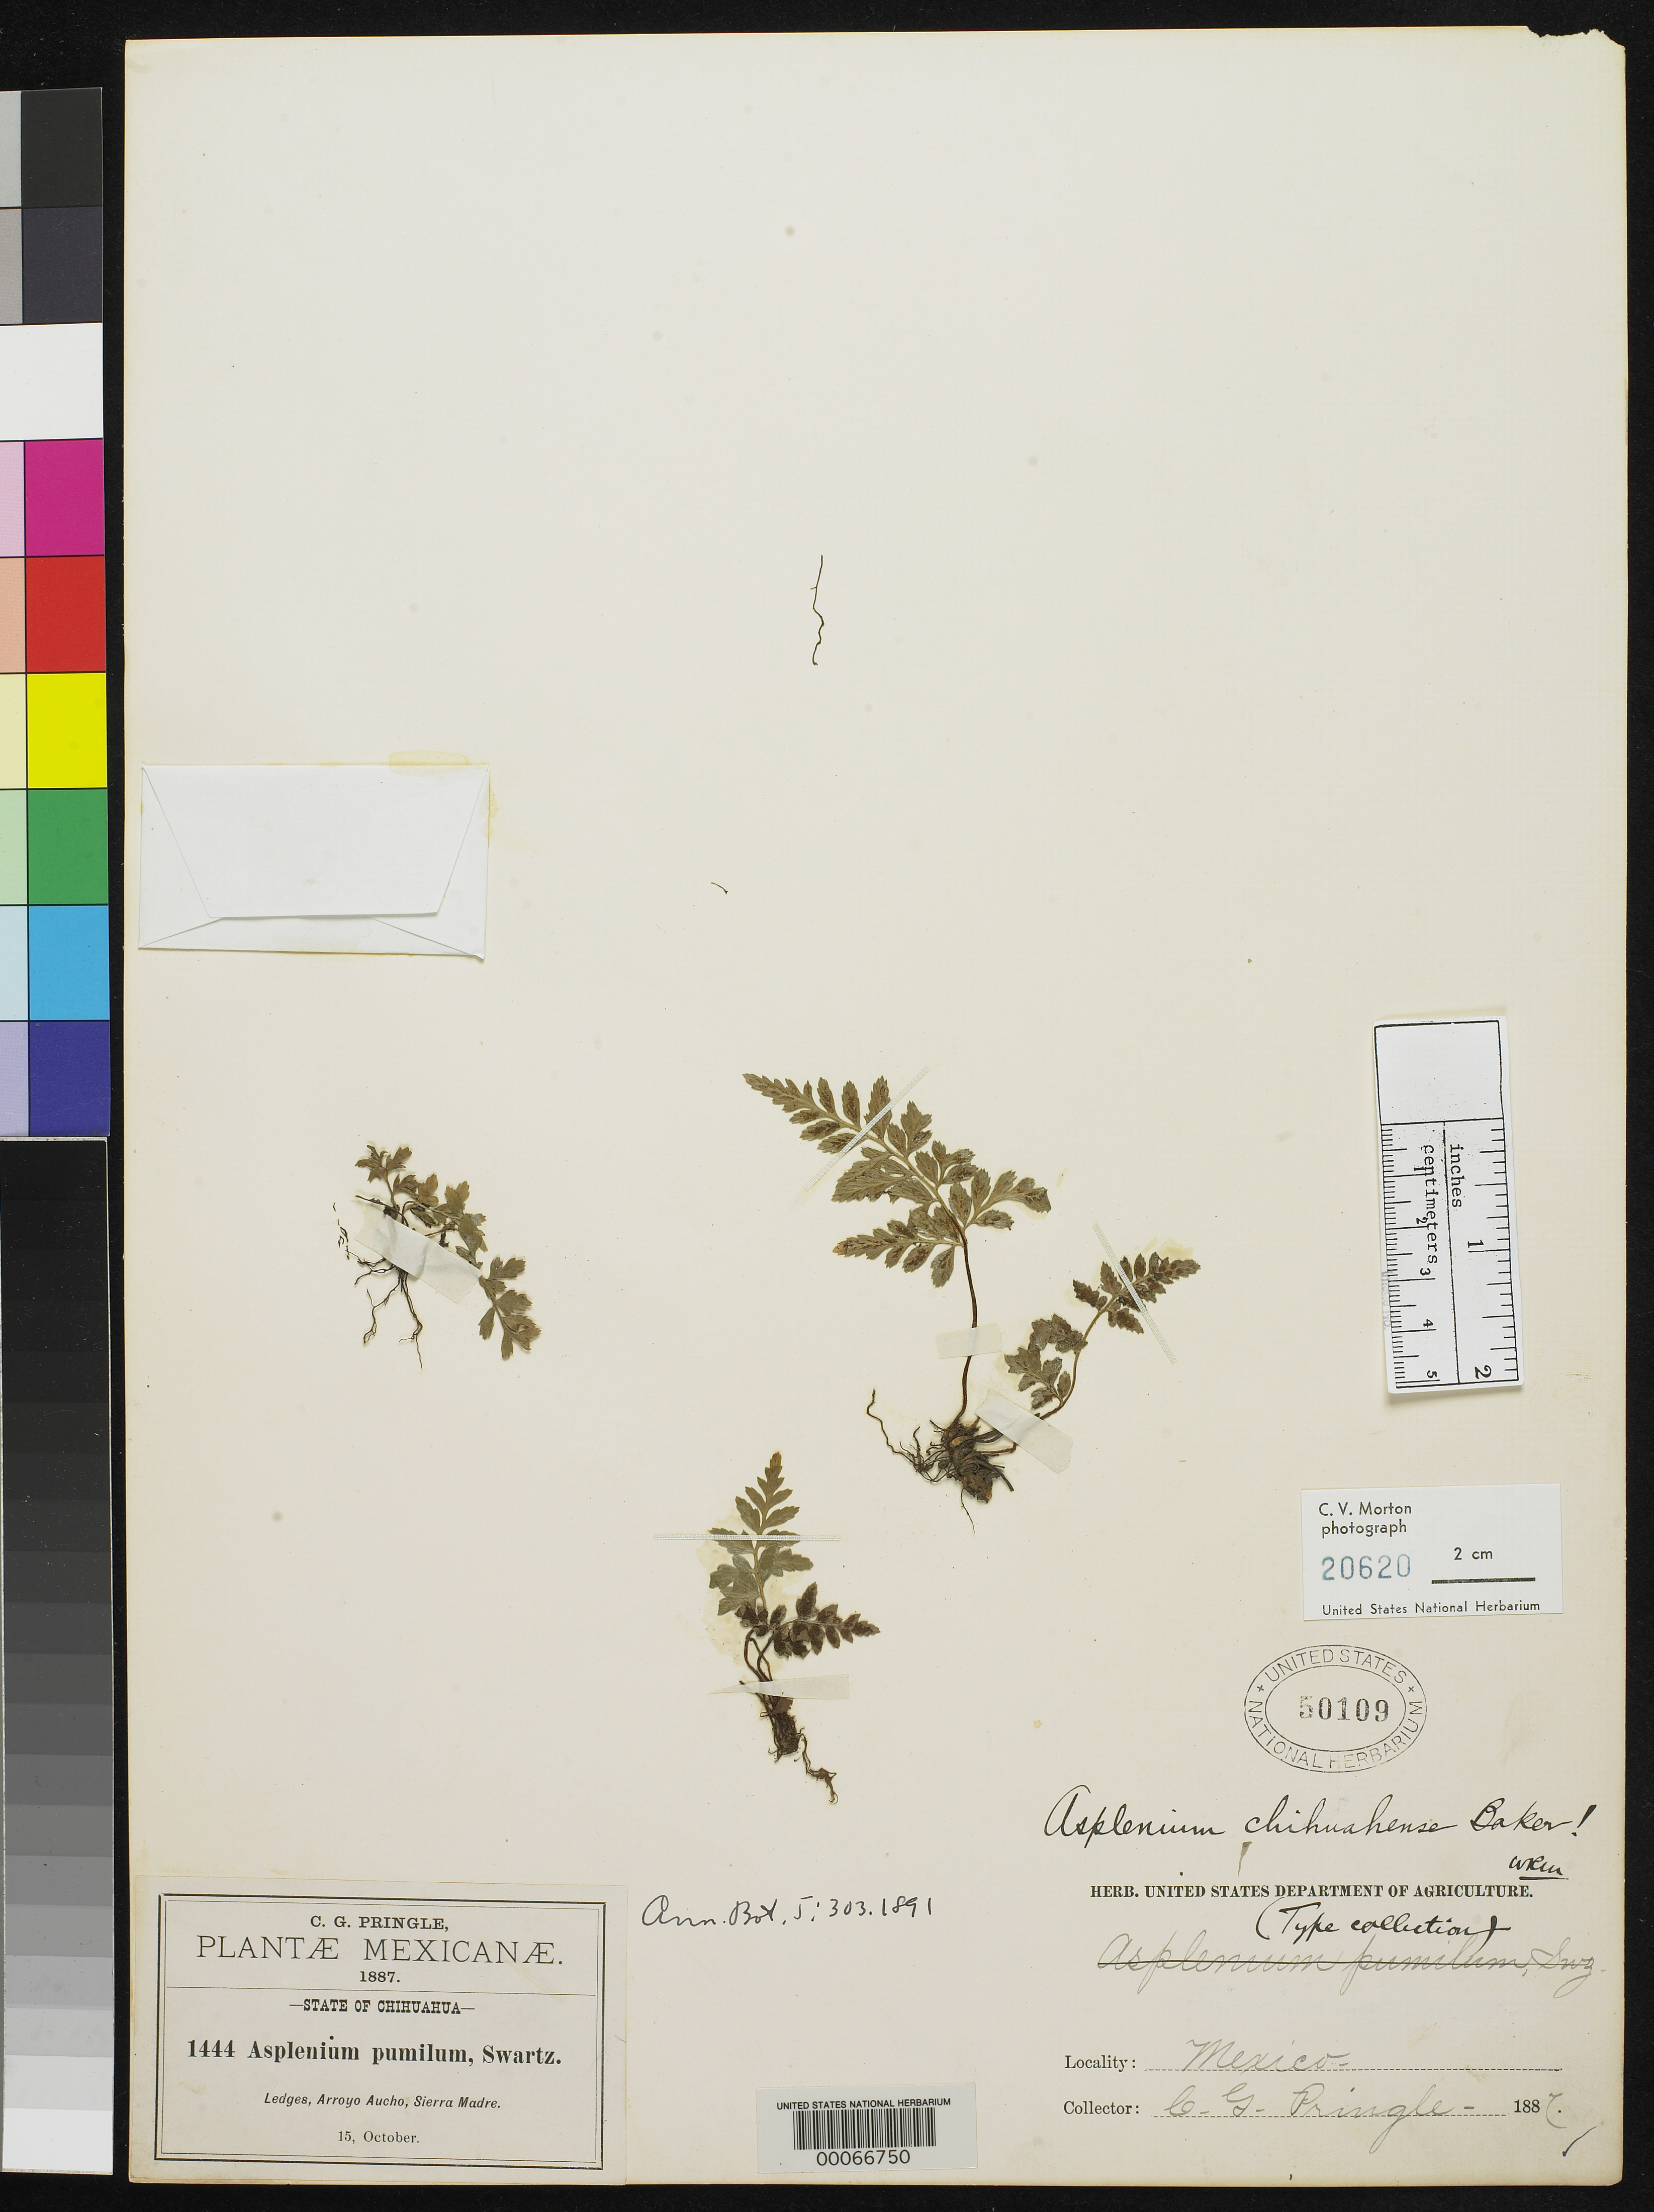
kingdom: Plantae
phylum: Tracheophyta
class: Polypodiopsida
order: Polypodiales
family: Aspleniaceae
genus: Asplenium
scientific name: Asplenium chihuahuense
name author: Baker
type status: Isotype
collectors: C. G. Pringle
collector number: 1444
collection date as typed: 15 Oct 1887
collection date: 1887-10-15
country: Mexico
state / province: Chihuahua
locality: Arroyo Aucho, Sierra Madre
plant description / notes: Filed in type collection as Asplenium dubiosum Davenport.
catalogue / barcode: US 50109